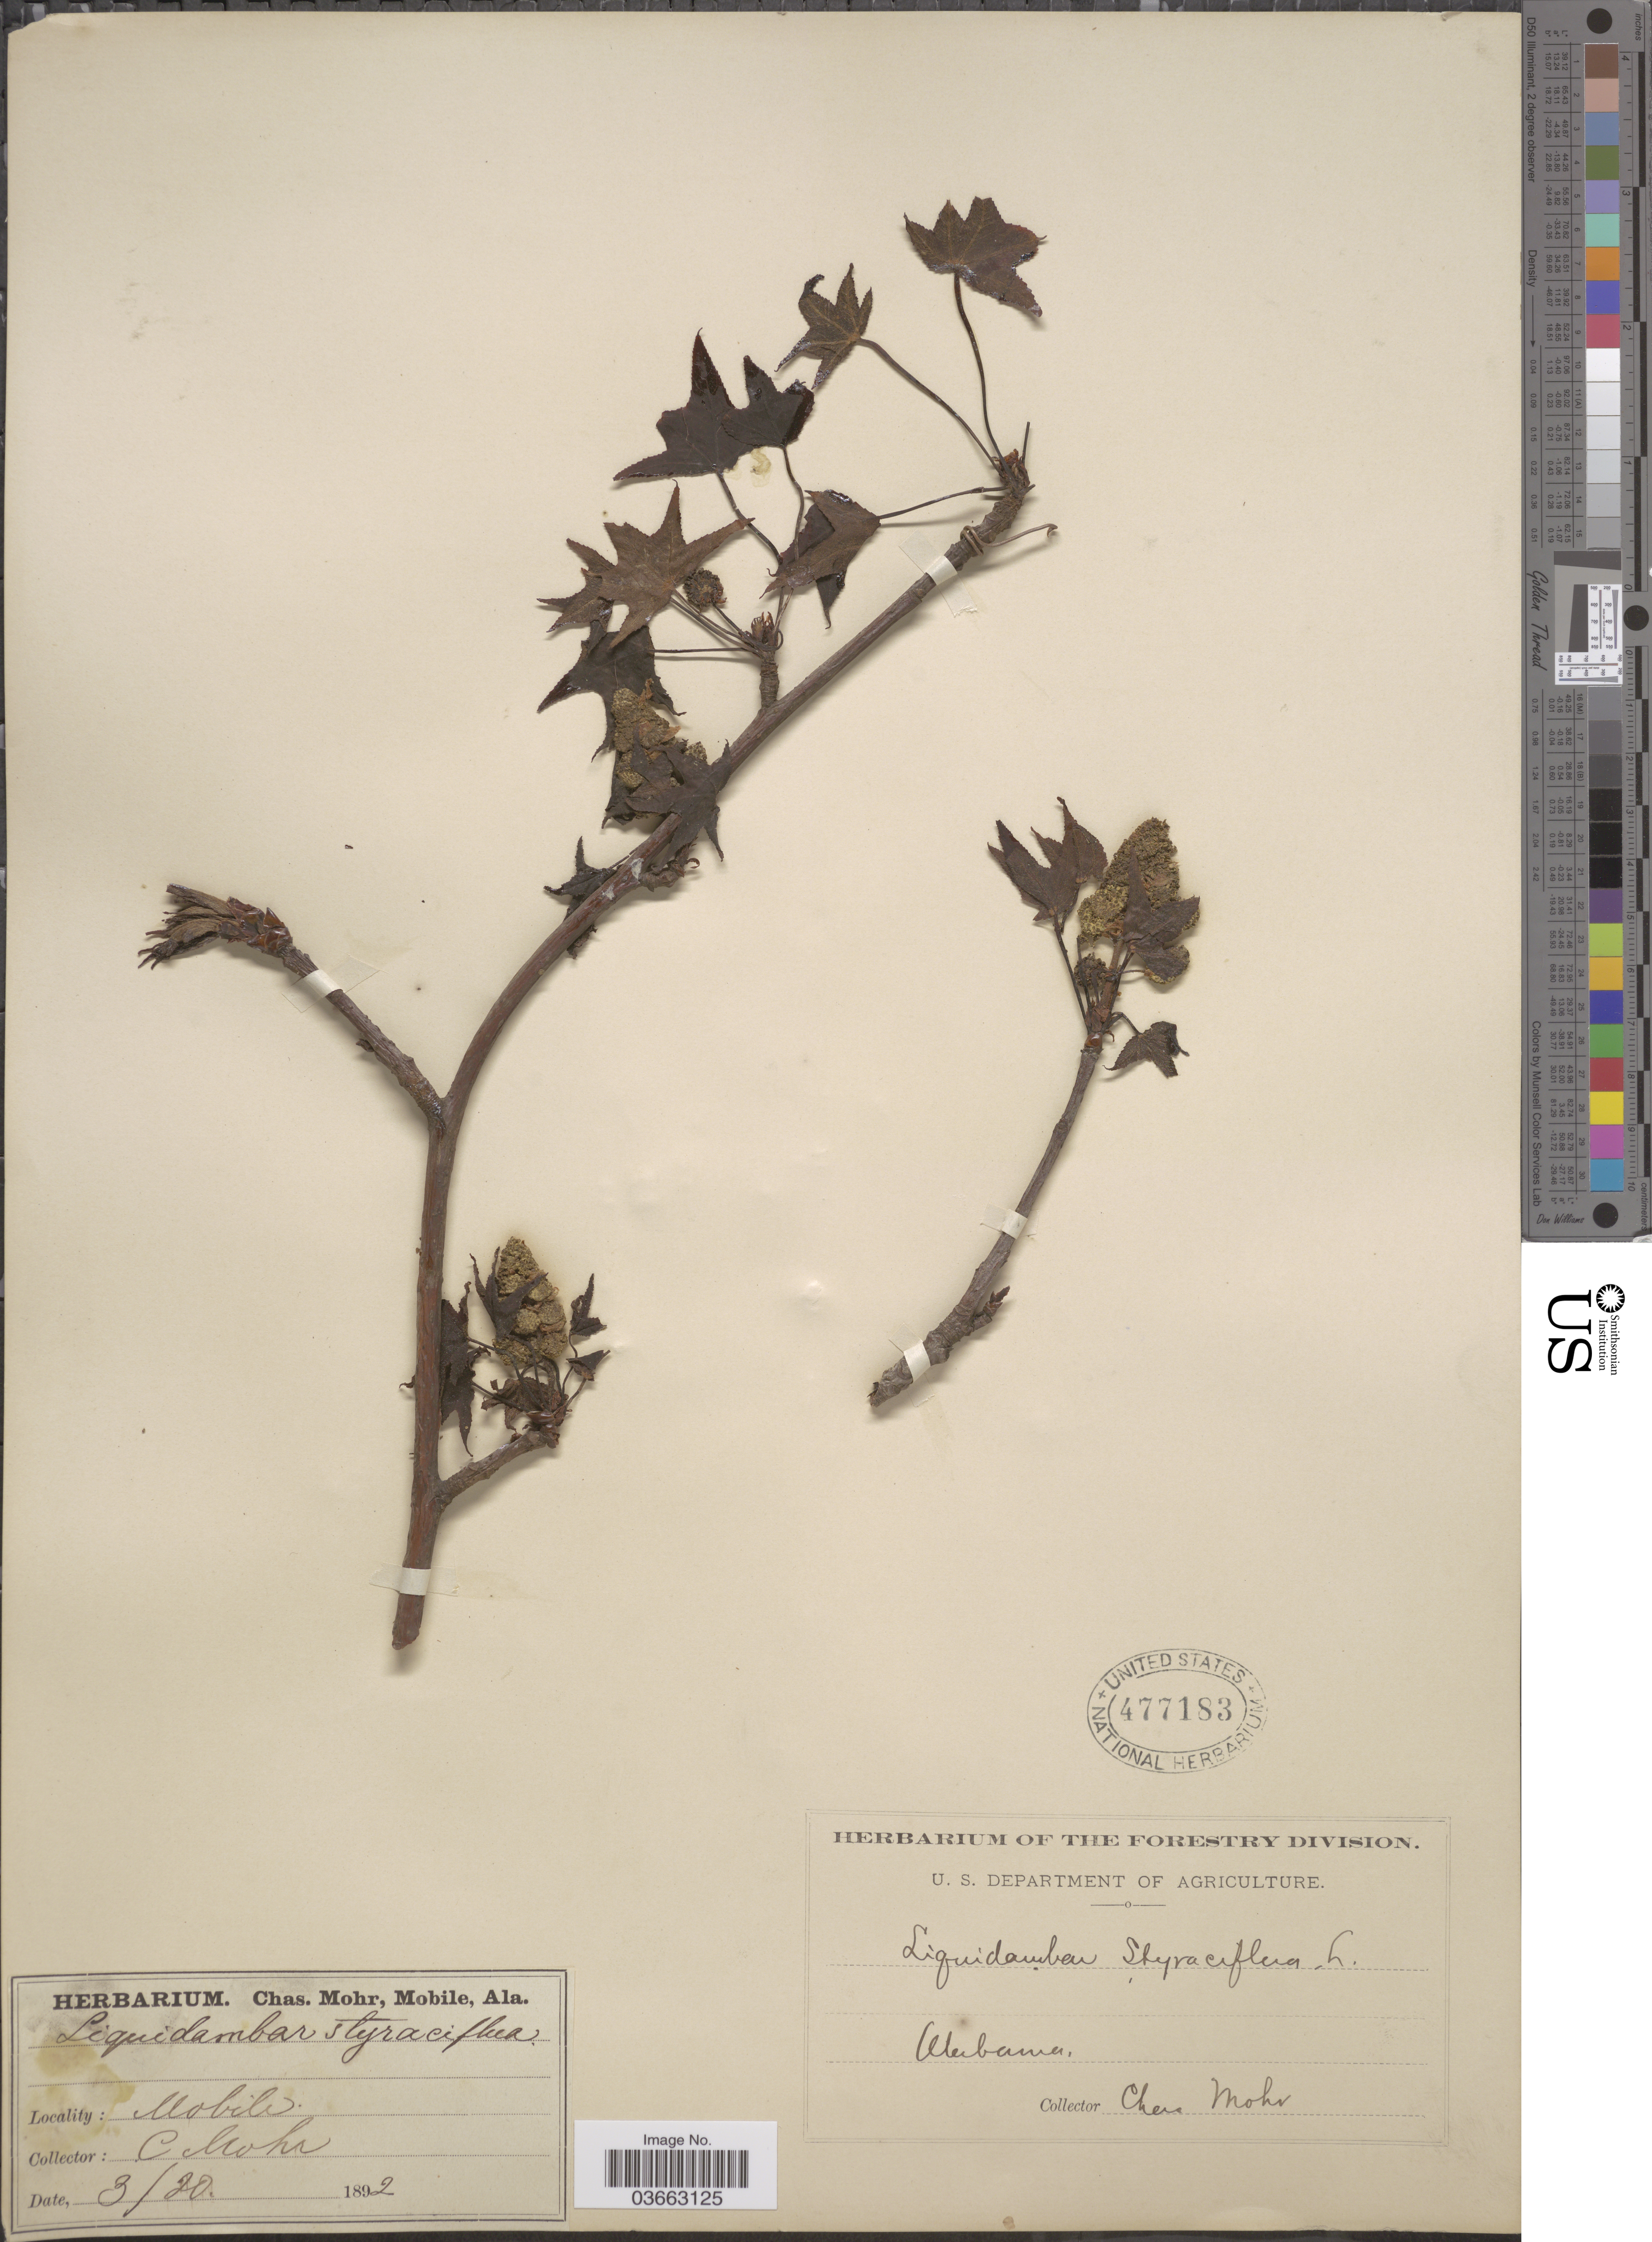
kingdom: Plantae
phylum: Tracheophyta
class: Magnoliopsida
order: Saxifragales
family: Altingiaceae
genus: Liquidambar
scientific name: Liquidambar styraciflua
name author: L.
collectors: Mohr, C. T. (herbarium)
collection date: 1892-03-20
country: United States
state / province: Alabama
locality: Mobile.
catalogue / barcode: US 477183